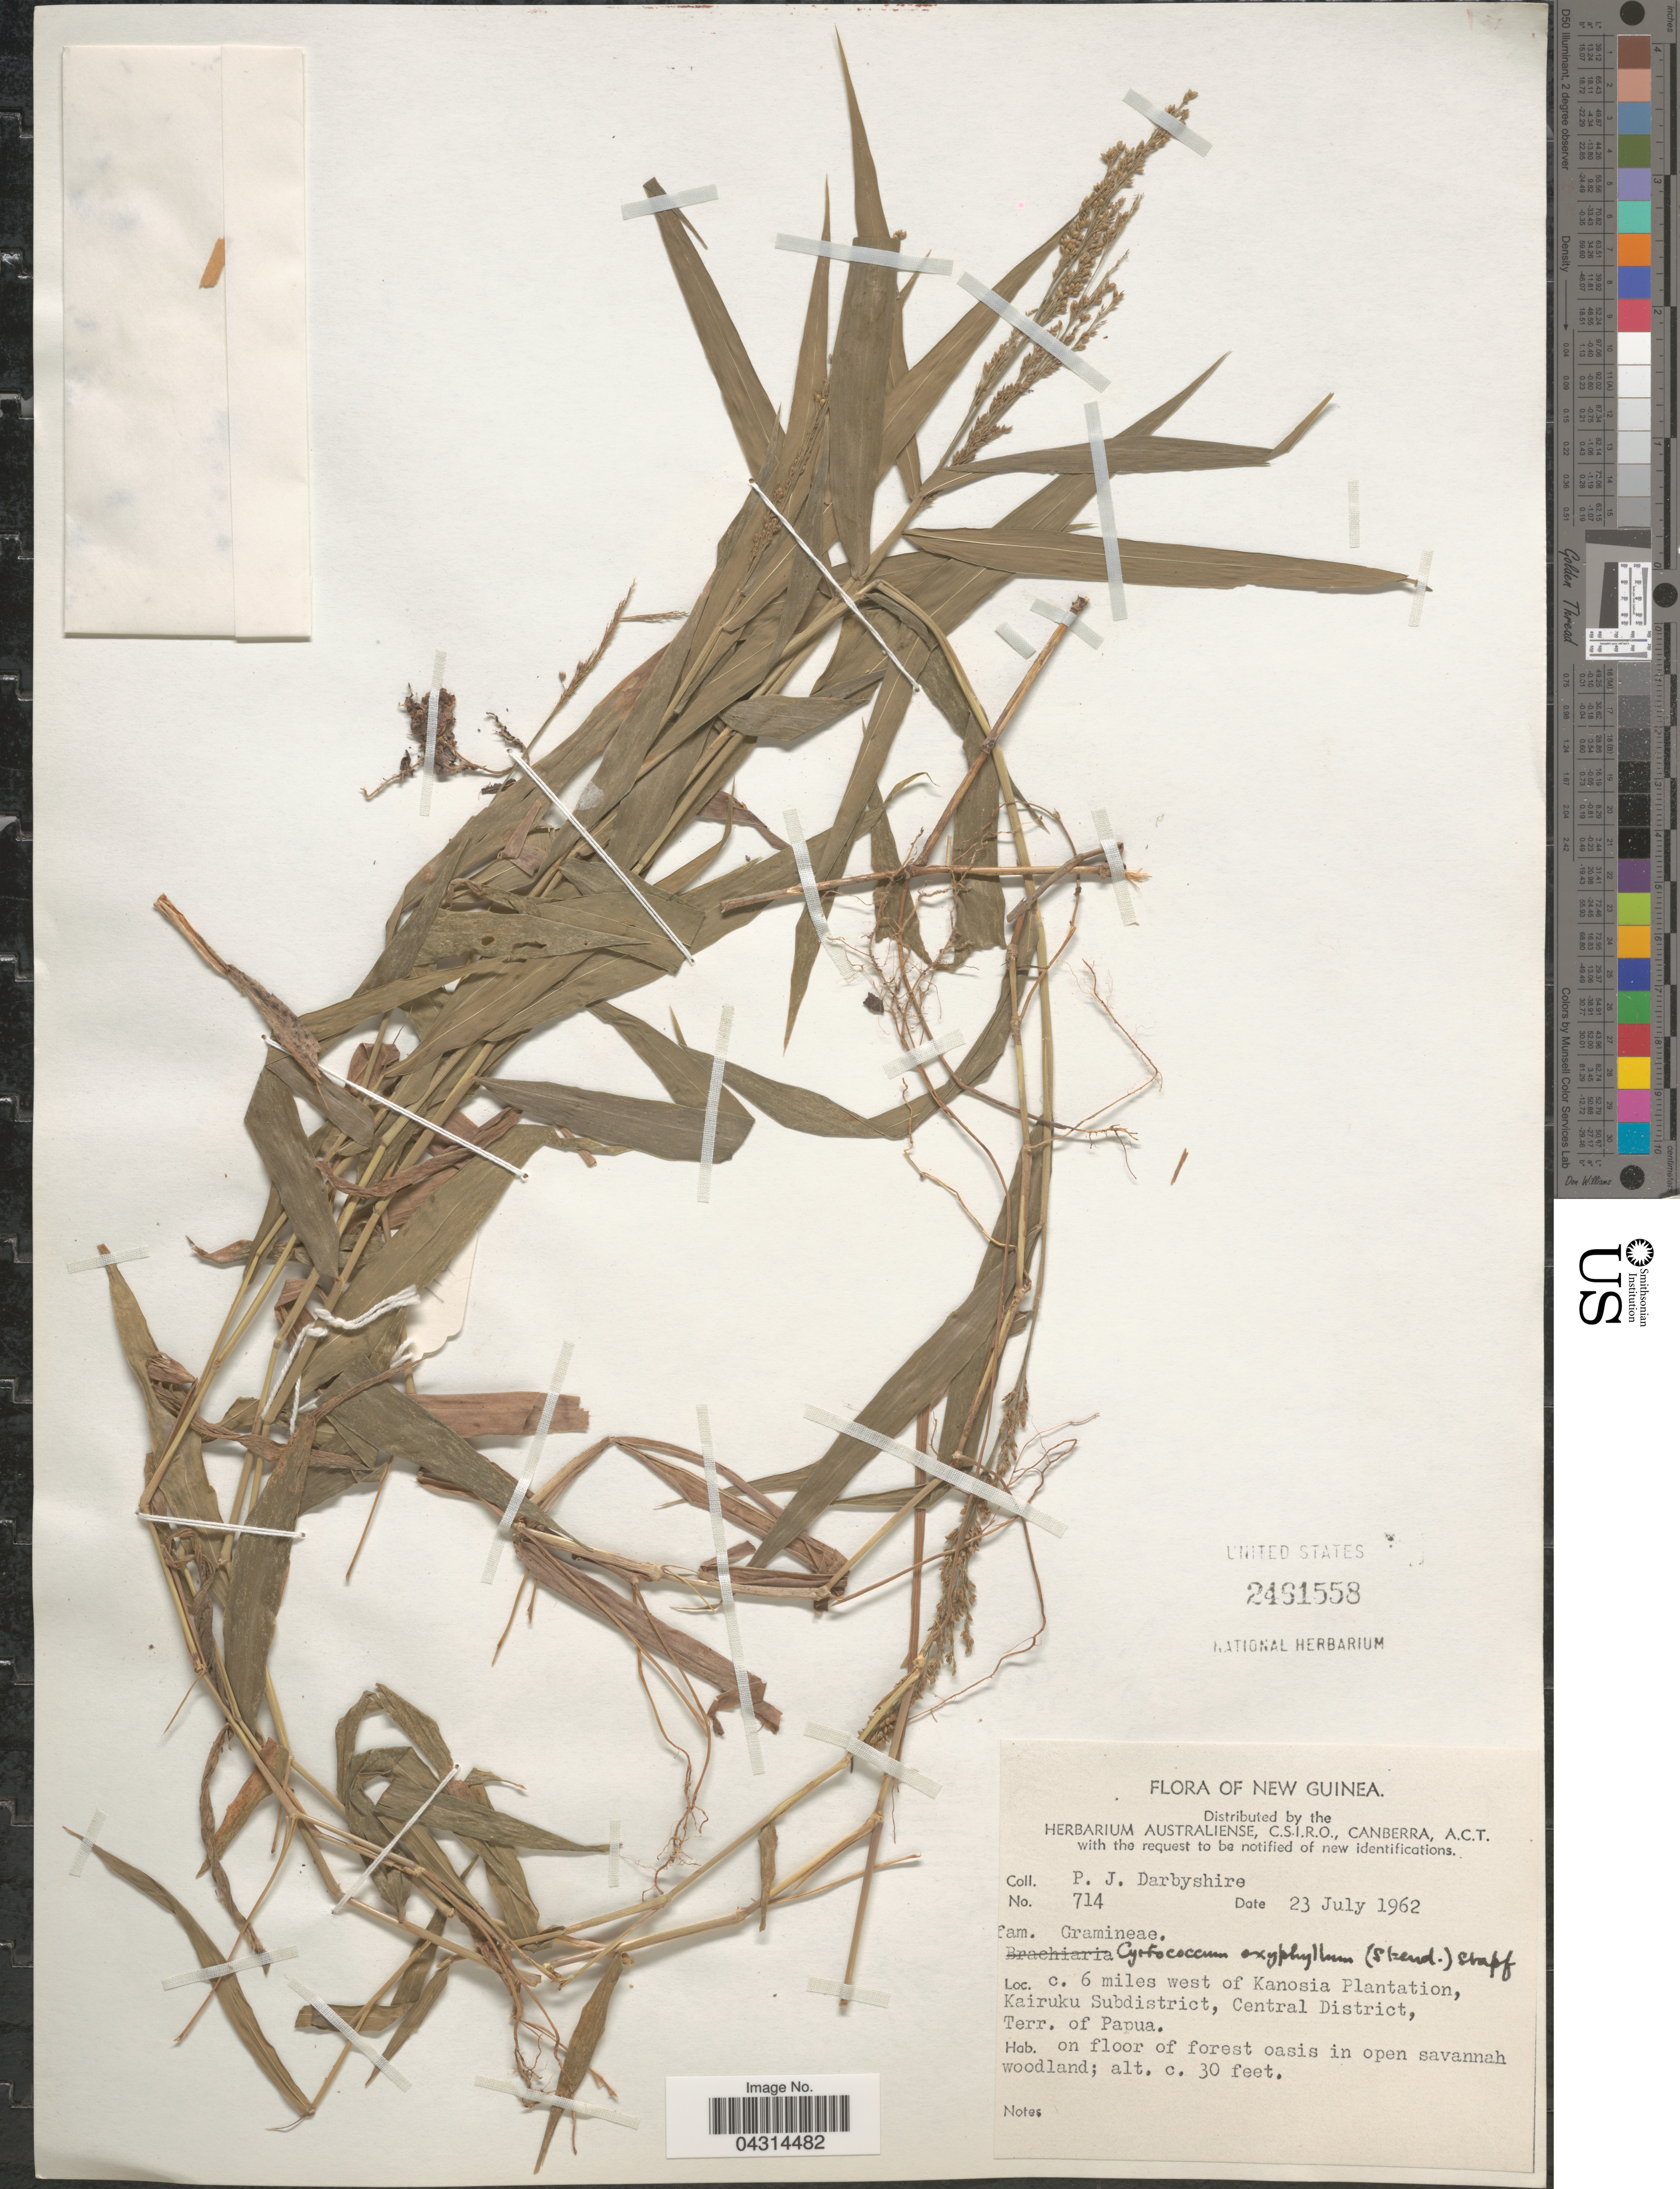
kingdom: Plantae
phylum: Tracheophyta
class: Liliopsida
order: Poales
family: Poaceae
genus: Cyrtococcum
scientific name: Cyrtococcum oxyphyllum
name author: (Steud.) Stapf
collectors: P. Darbyshire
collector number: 714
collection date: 1962-07-23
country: Papua New Guinea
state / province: Central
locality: New Guinea. C. 6 miles west of Kanosia Plantation, Kairuku Subdistrict, Central District, Terr. of Papua.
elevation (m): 9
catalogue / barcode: US 2461558